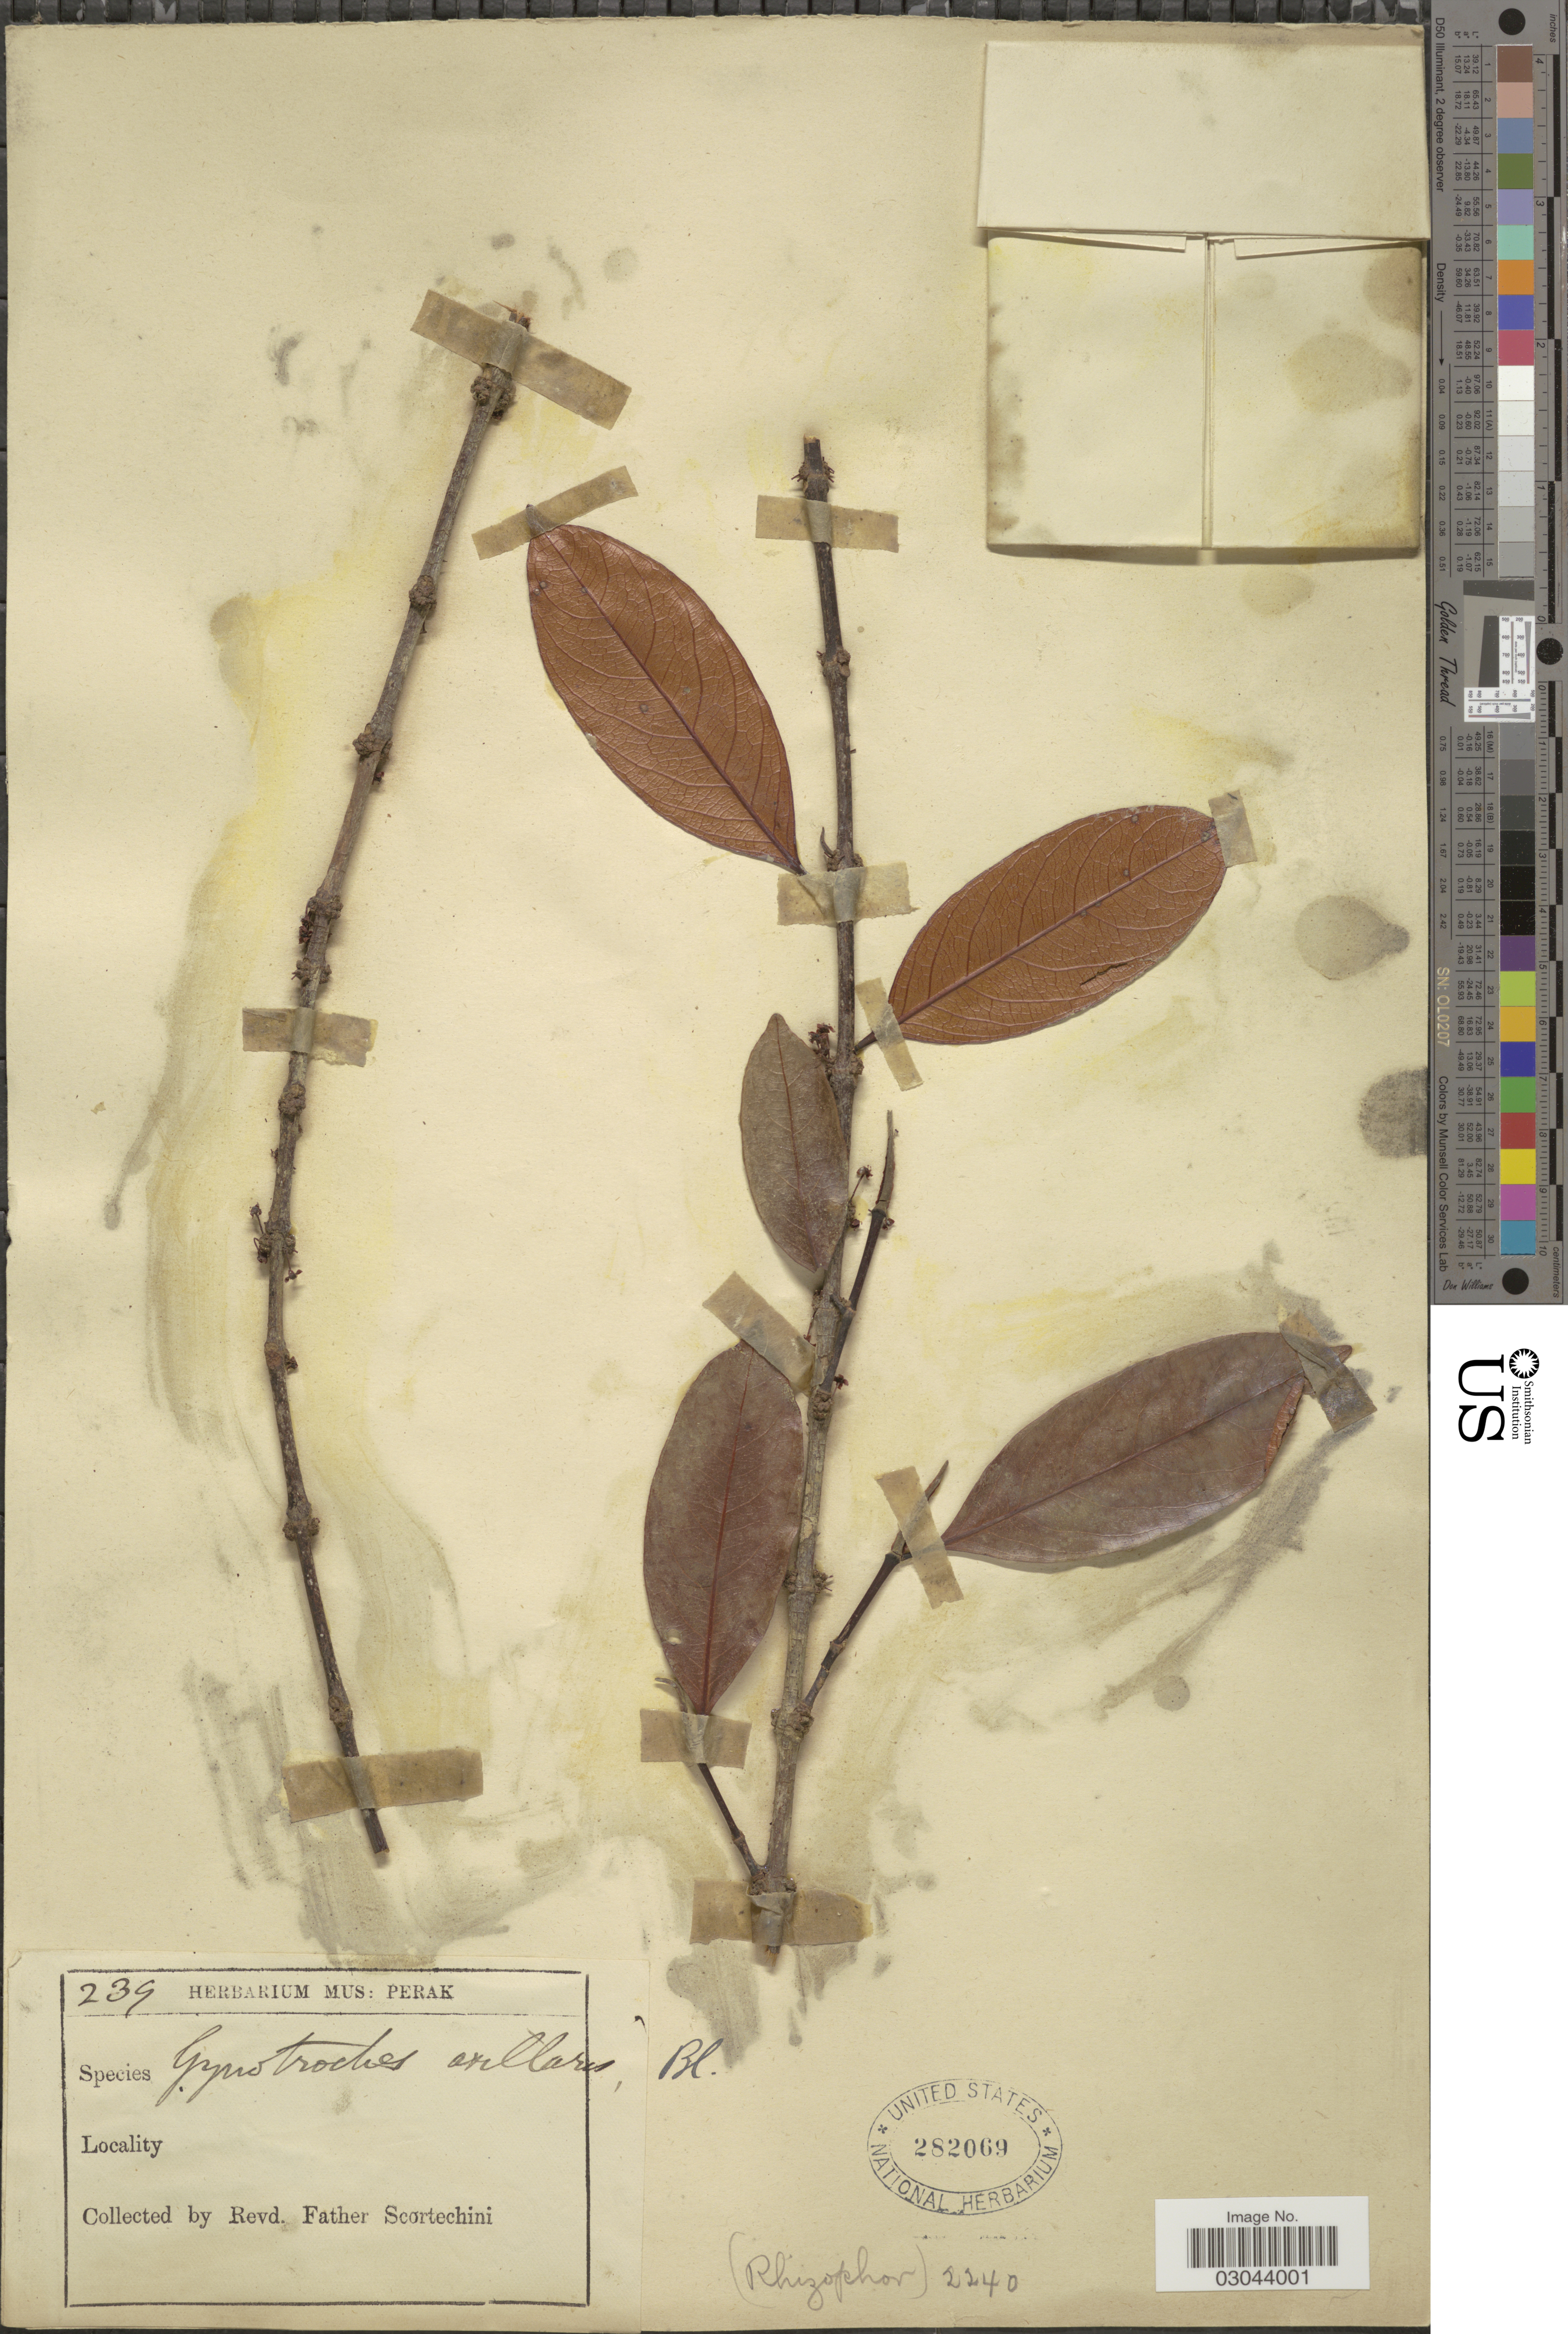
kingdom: Plantae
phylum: Tracheophyta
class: Magnoliopsida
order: Malpighiales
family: Rhizophoraceae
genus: Gynotroches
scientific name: Gynotroches axillaris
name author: Blume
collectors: Fr. Scortechini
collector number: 239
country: Malaysia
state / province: Perak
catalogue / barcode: US 282069